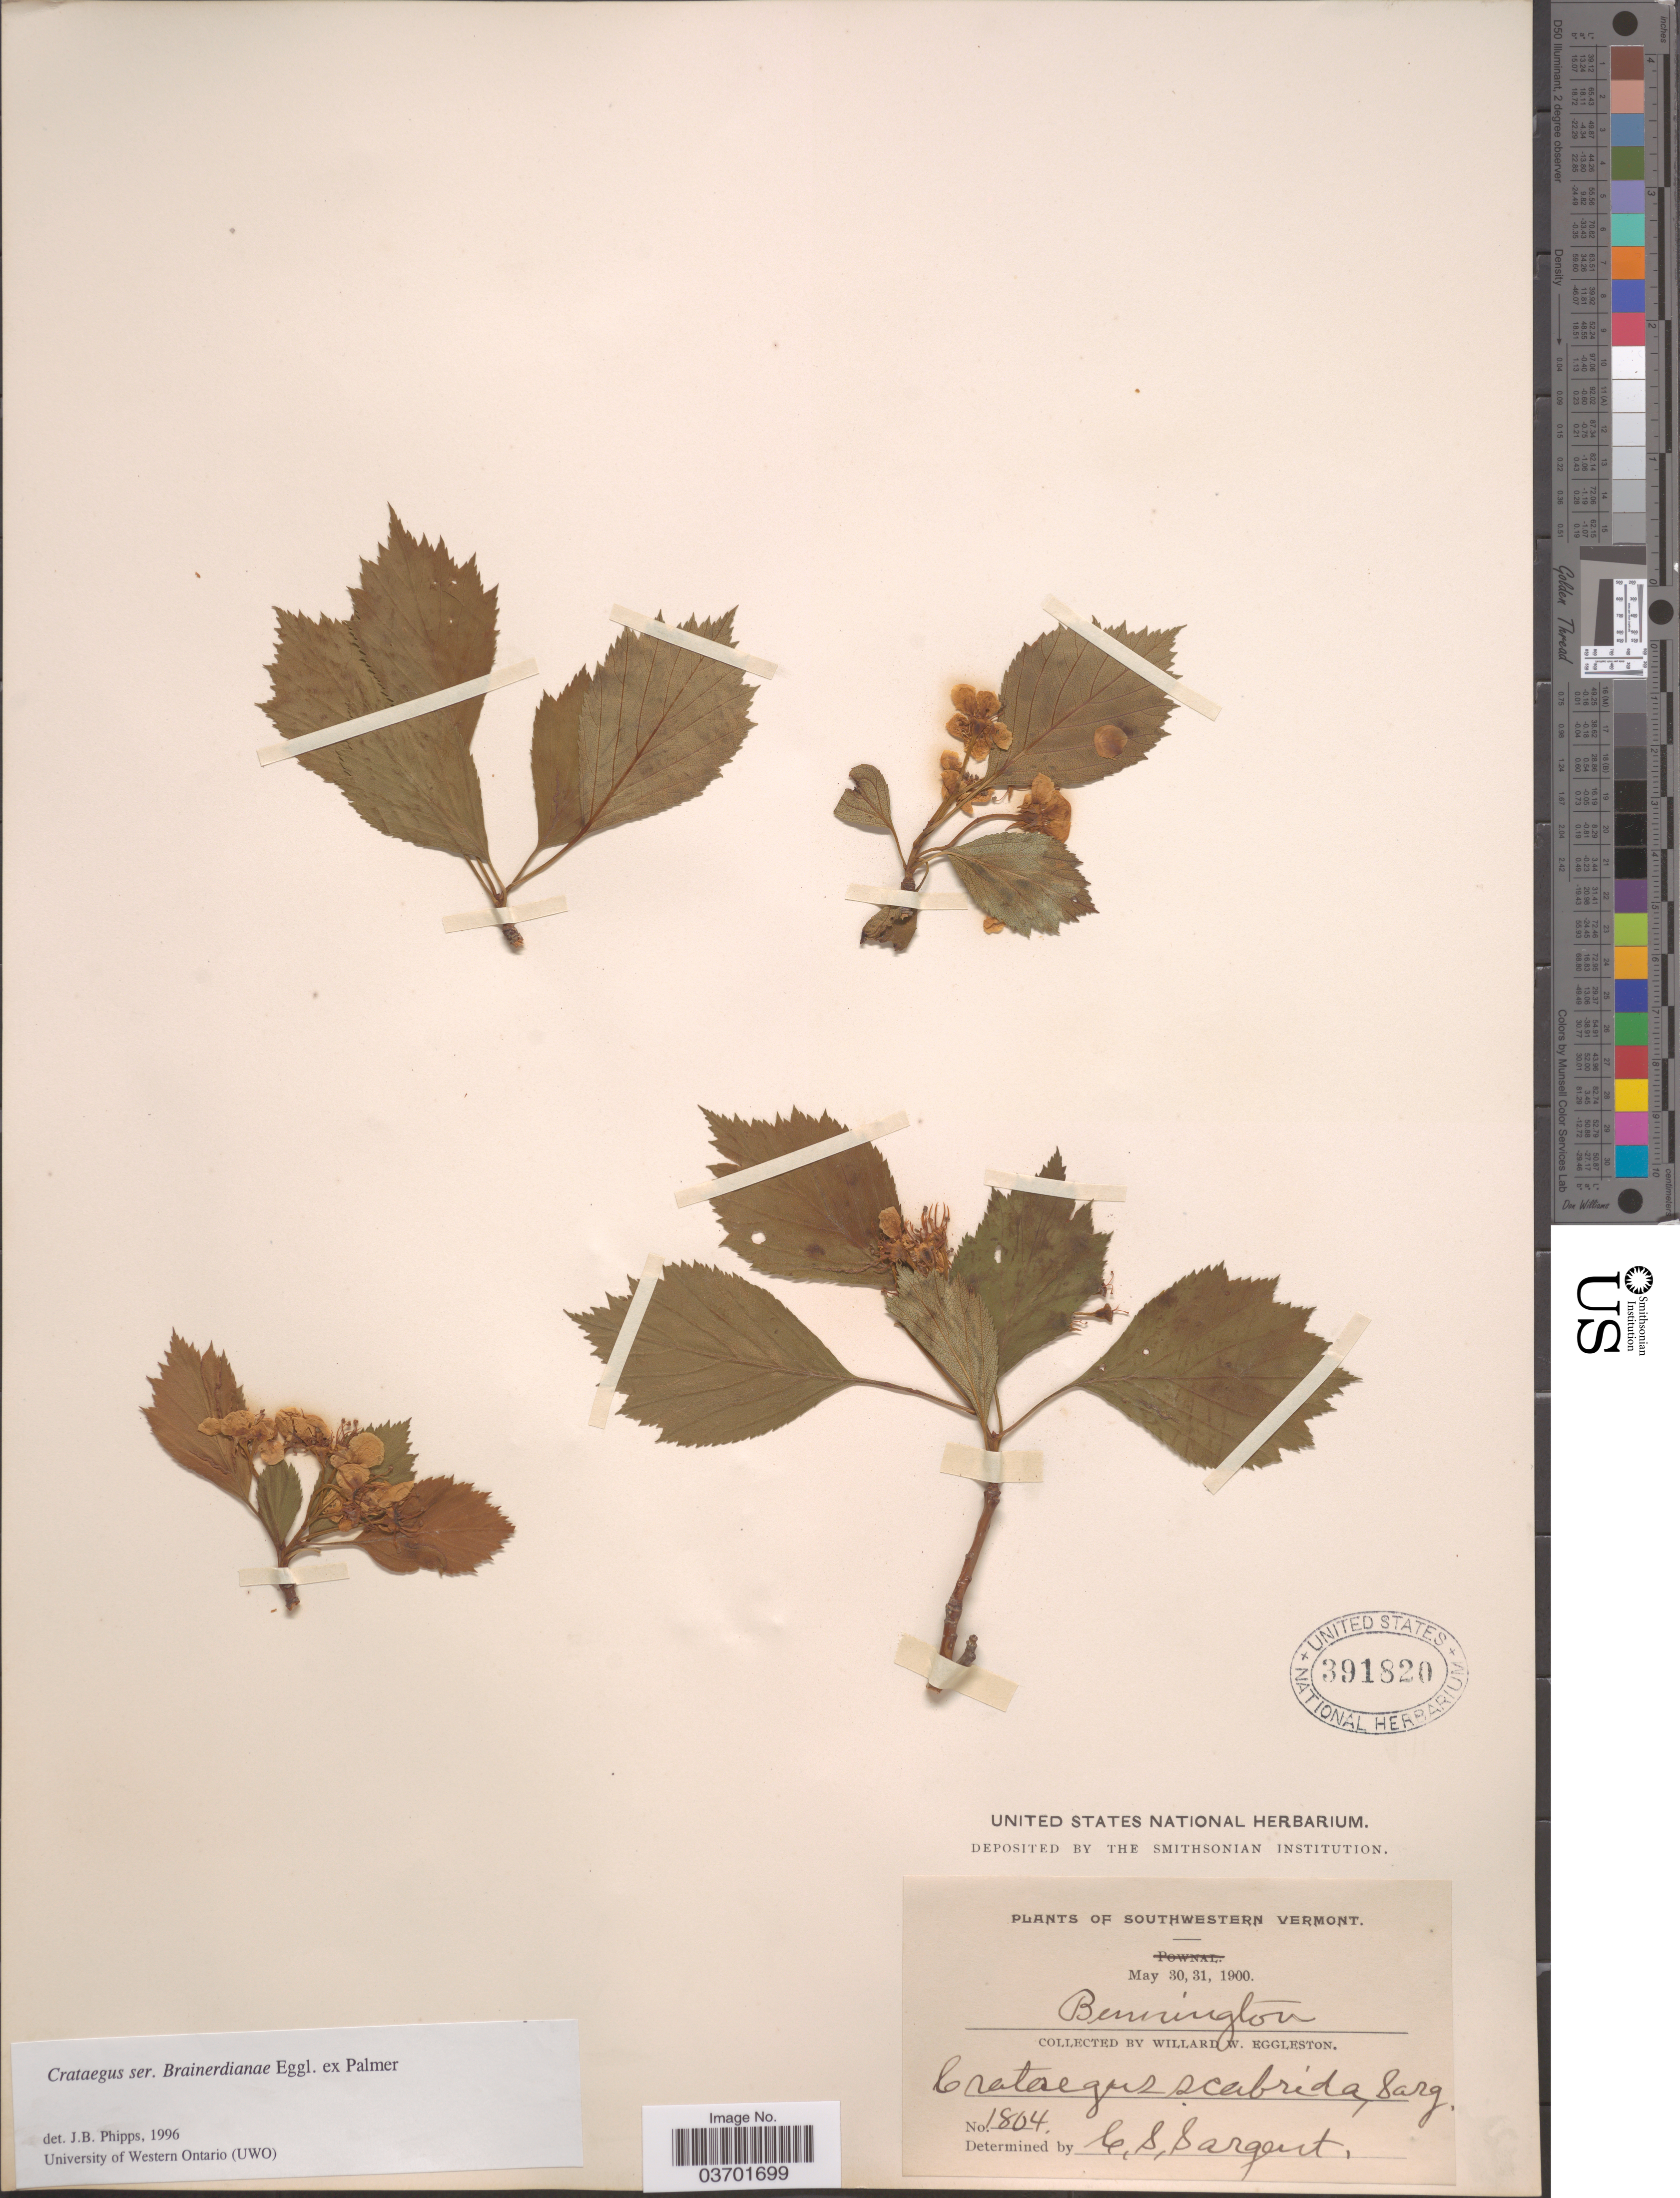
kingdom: Plantae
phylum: Tracheophyta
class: Magnoliopsida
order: Rosales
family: Rosaceae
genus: Crataegus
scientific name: Crataegus scabrida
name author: Sarg.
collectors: W. W. Eggleston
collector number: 1804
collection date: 1900-05-30/1900-05-31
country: United States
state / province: Vermont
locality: Southwestern Vermont. Bennington.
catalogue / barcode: US 391820